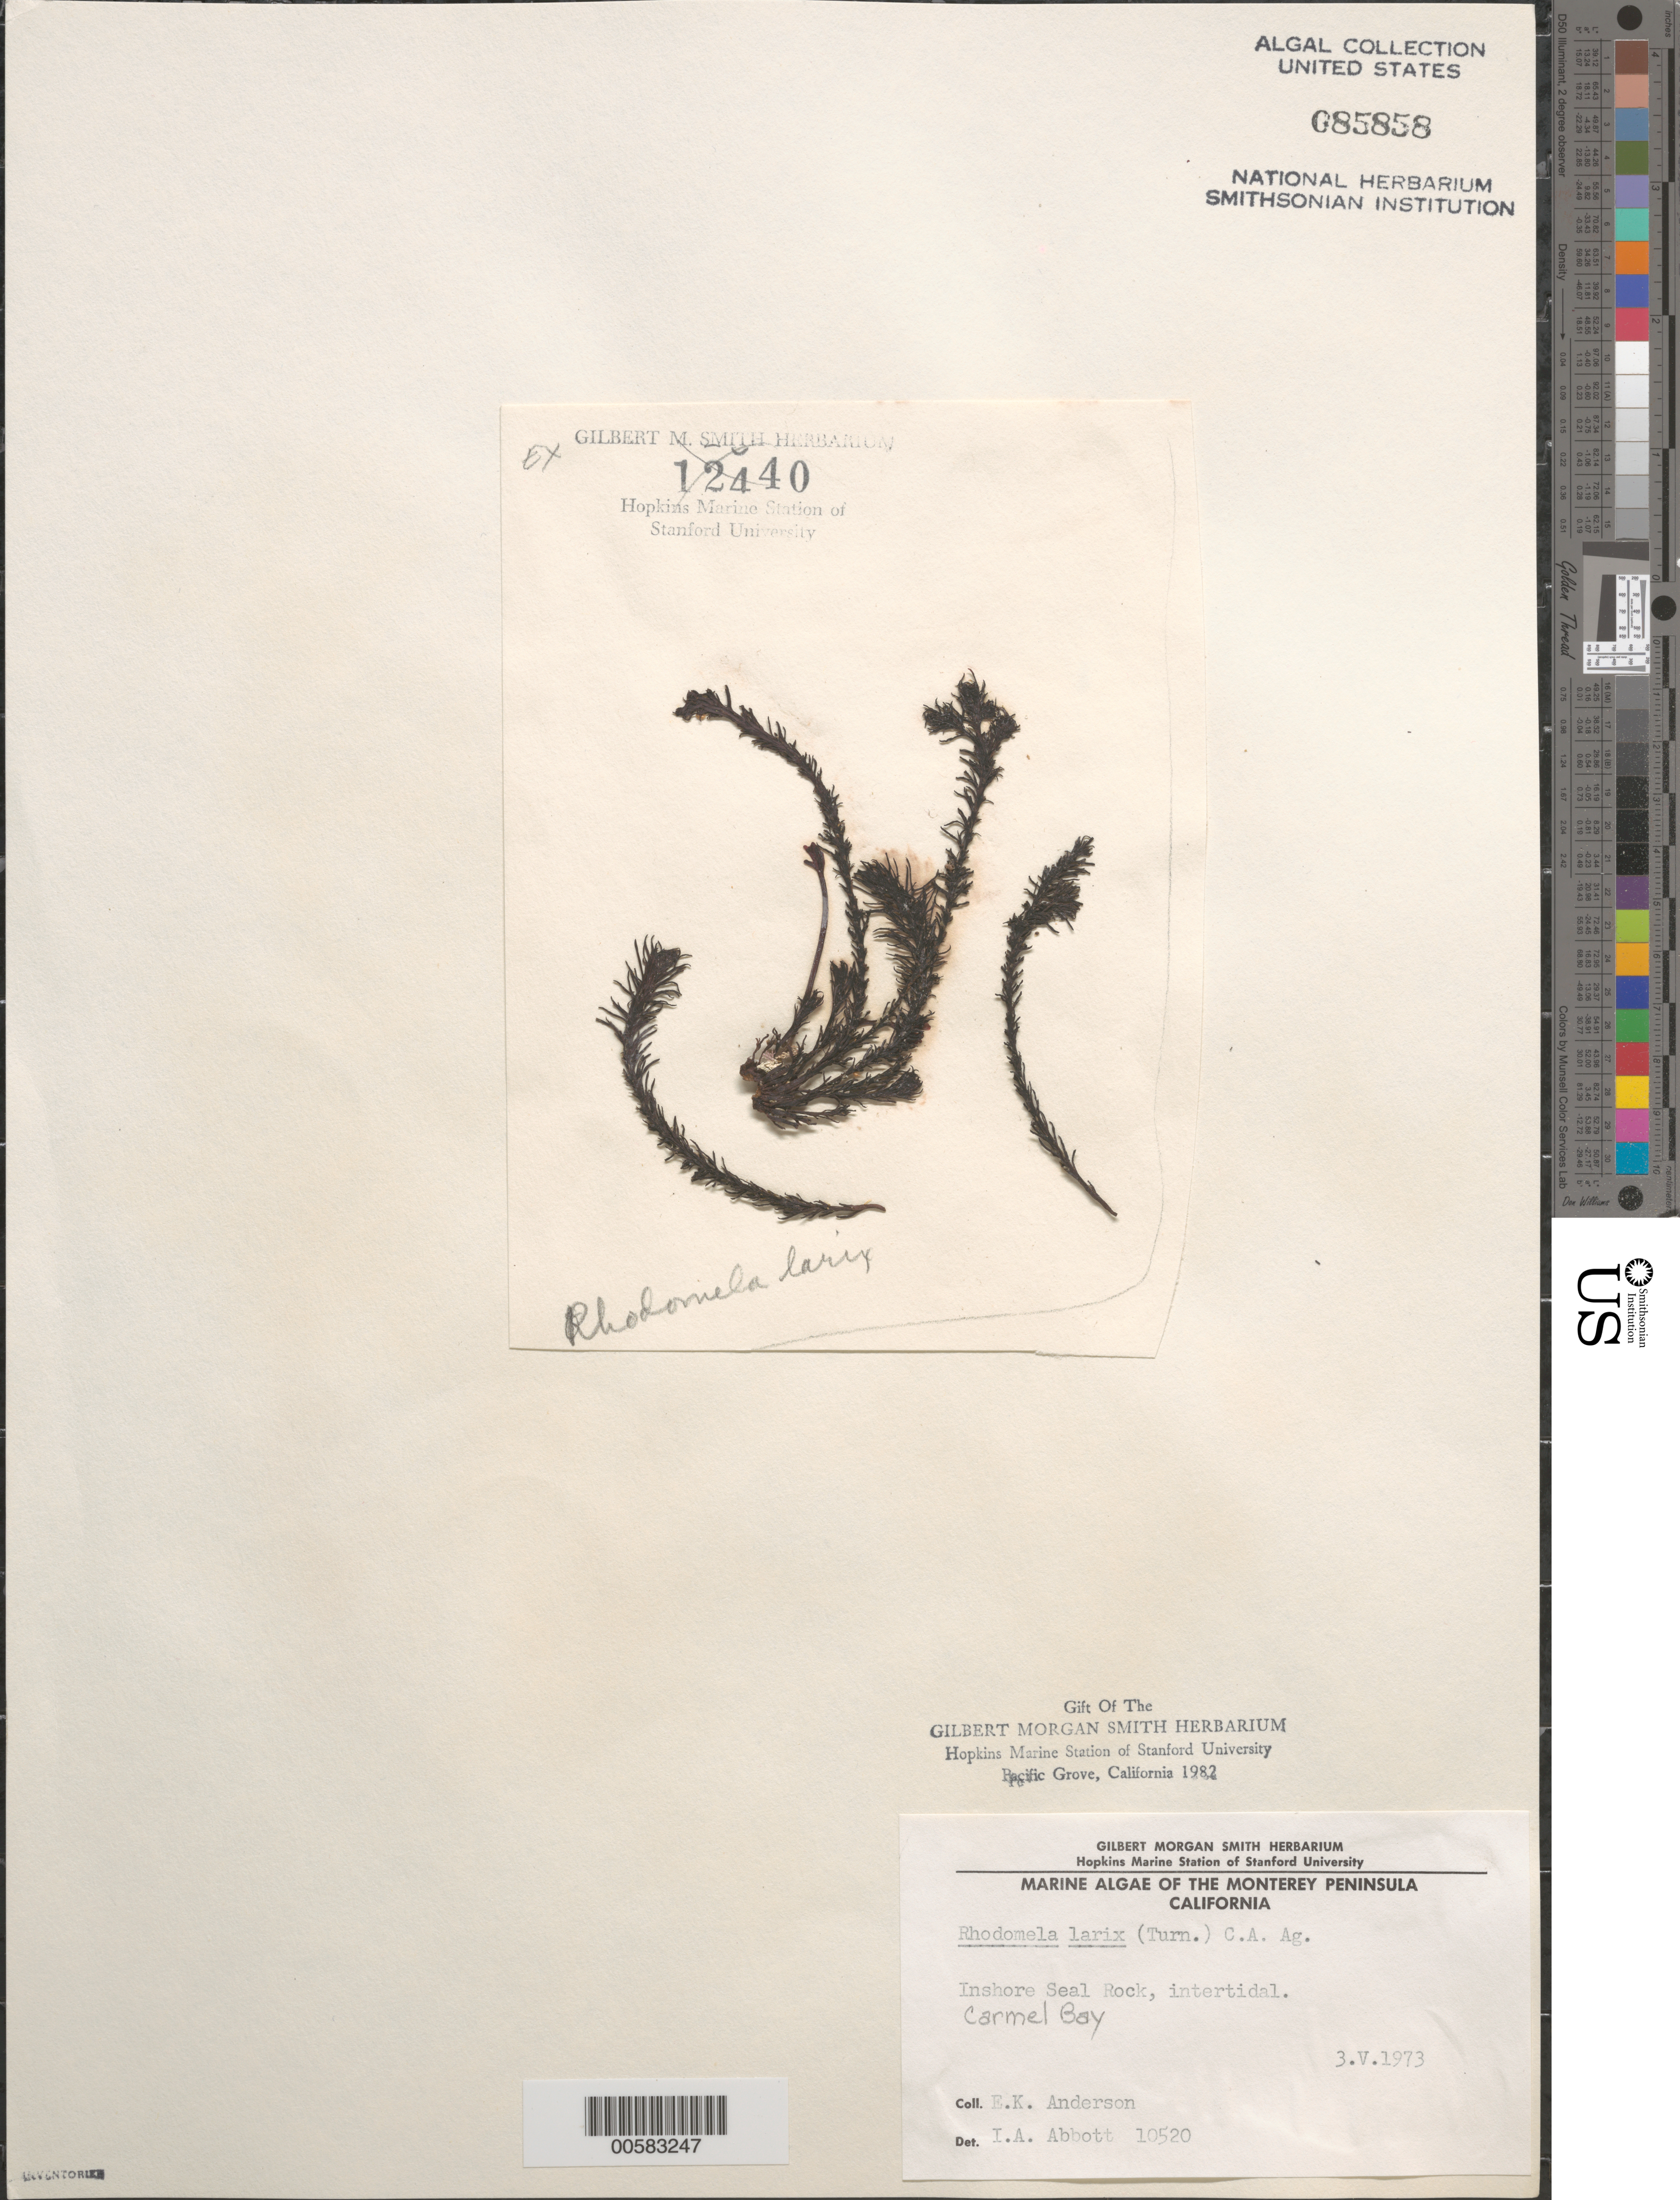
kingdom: Plantae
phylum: Rhodophyta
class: Florideophyceae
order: Ceramiales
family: Rhodomelaceae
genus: Neorhodomela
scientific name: Neorhodomela larix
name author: (Turner) Masuda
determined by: Algae name updating Project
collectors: E. K. Anderson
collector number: IAA 10520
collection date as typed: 03 May 1973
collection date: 1973-05-03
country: United States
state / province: California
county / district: Monterey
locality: Carmel Bay, inshore Seal Rock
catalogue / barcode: US 85858